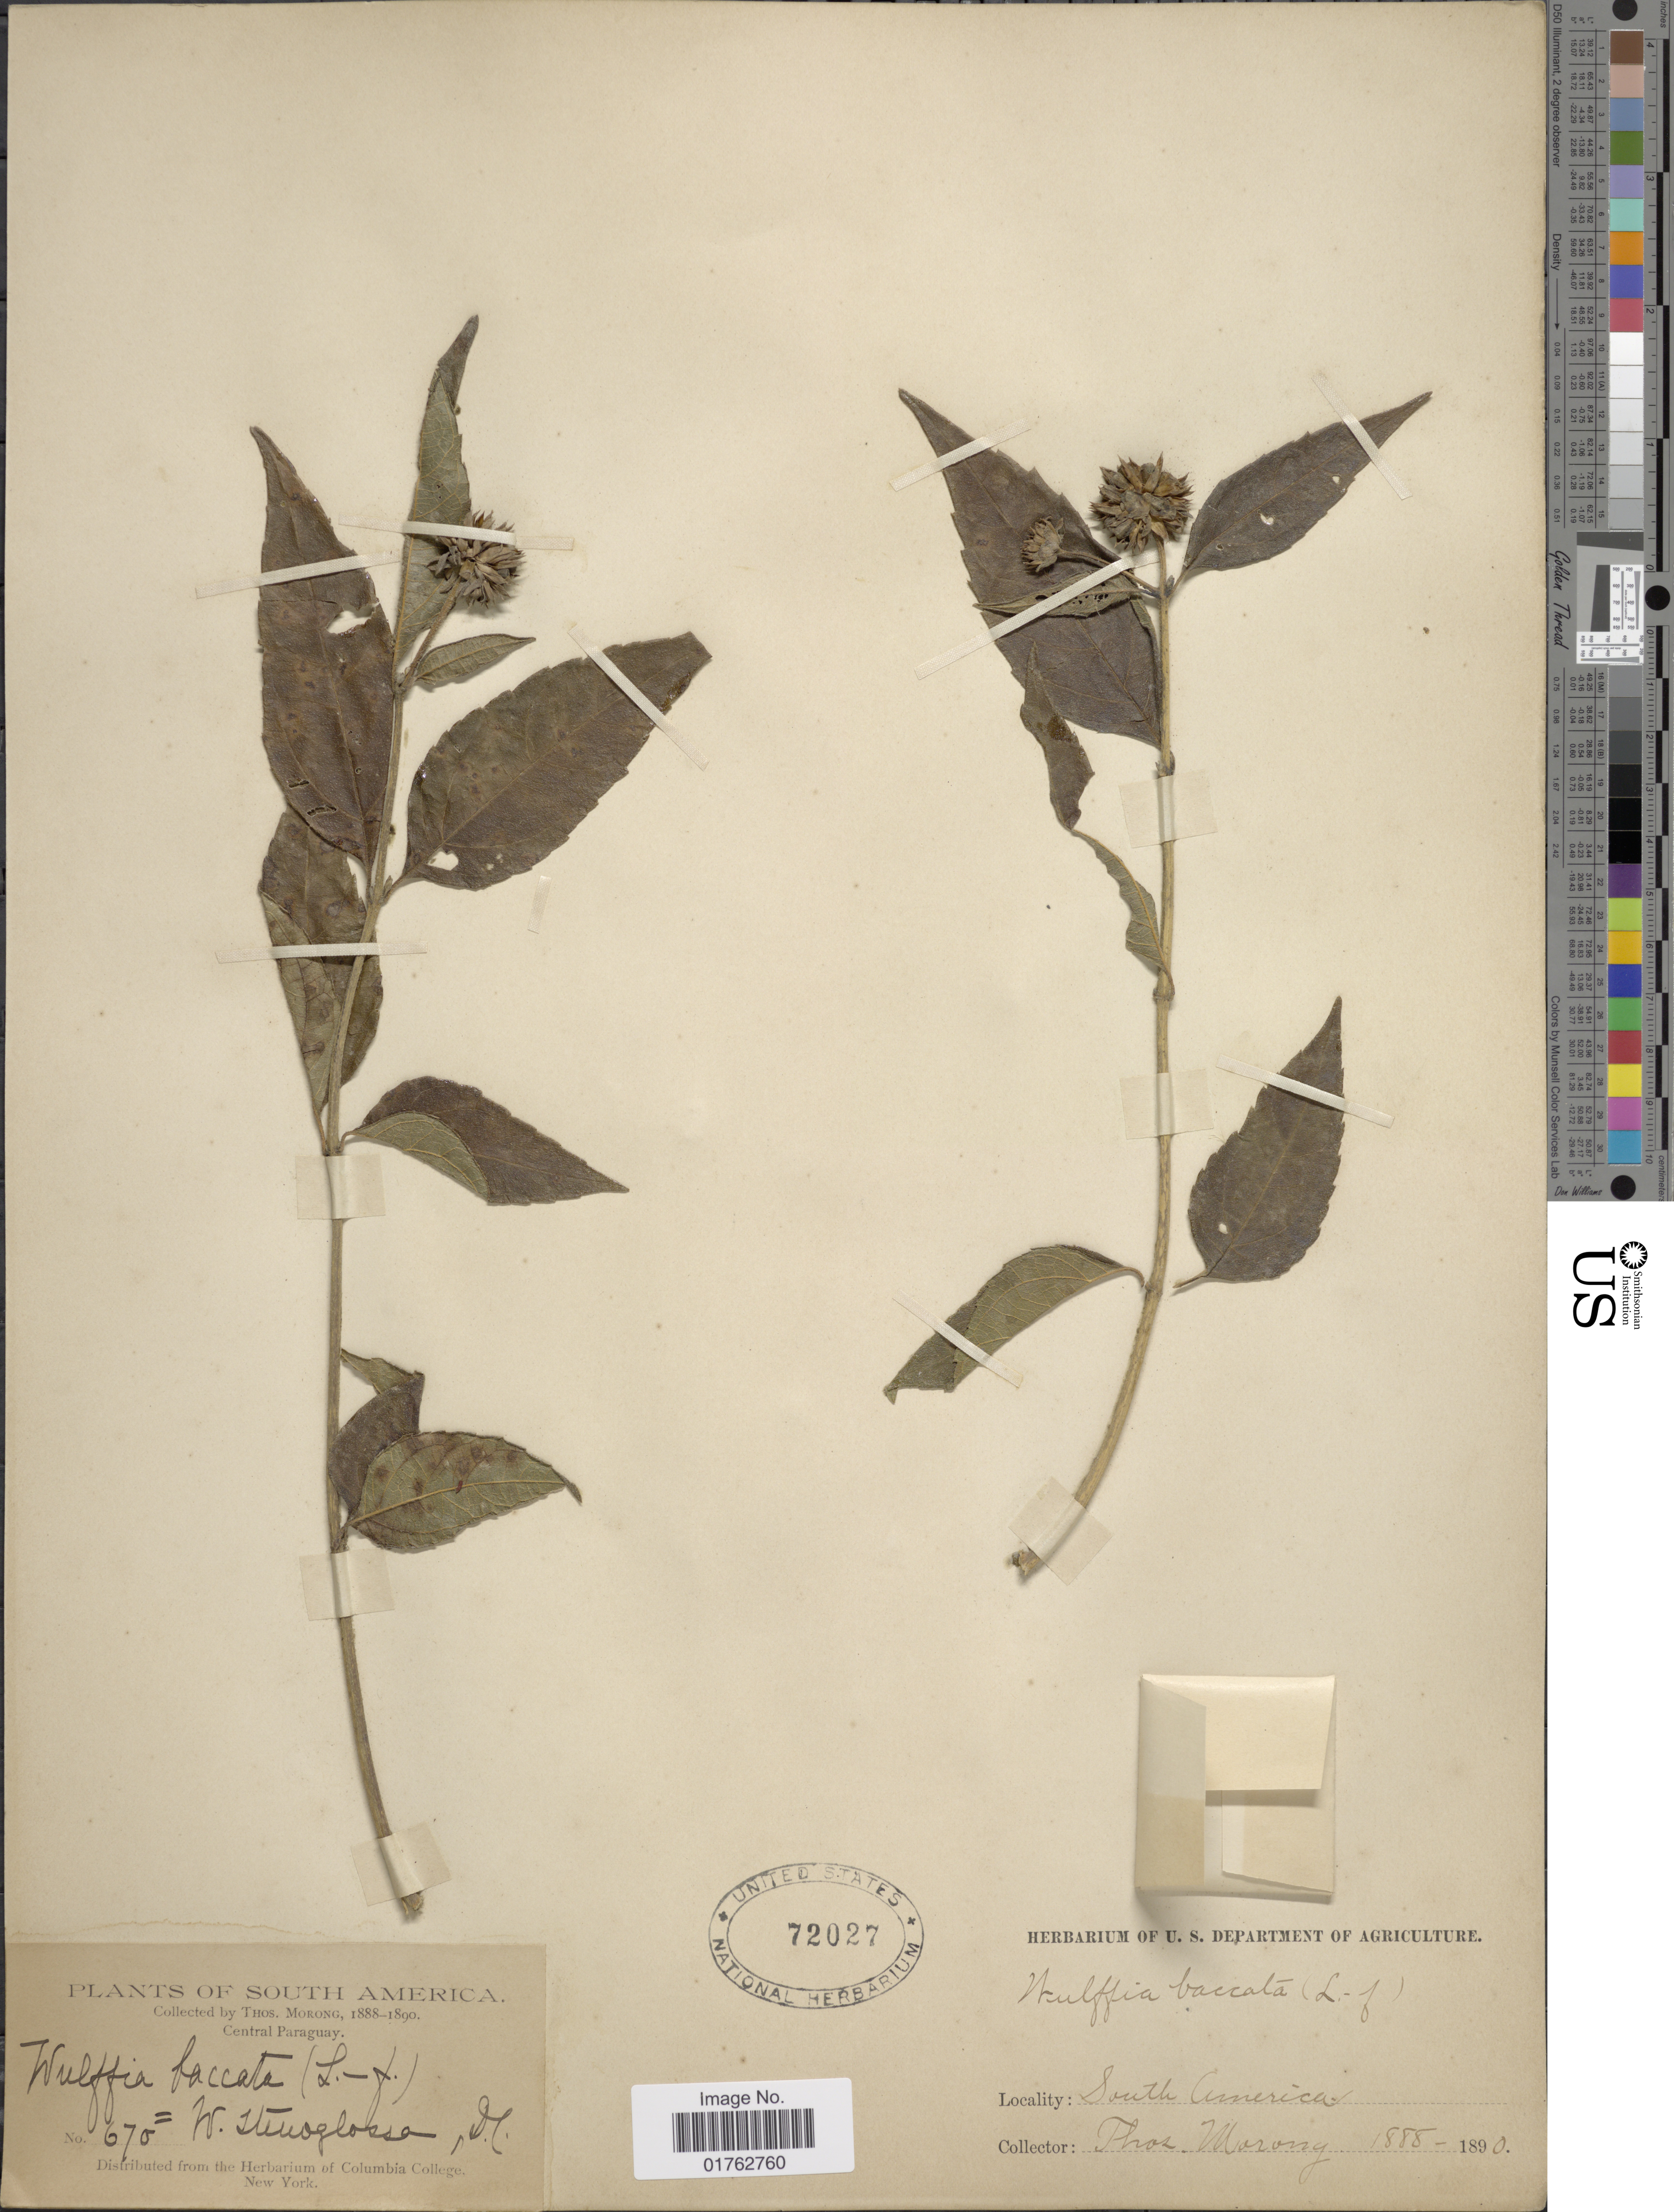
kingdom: Plantae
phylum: Tracheophyta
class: Magnoliopsida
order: Asterales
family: Asteraceae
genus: Wulffia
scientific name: Wulffia baccata var. baccata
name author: (L.) Kuntze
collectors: ex herb. T. Morong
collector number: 670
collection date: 1888/1890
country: Paraguay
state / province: Central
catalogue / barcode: US 72027